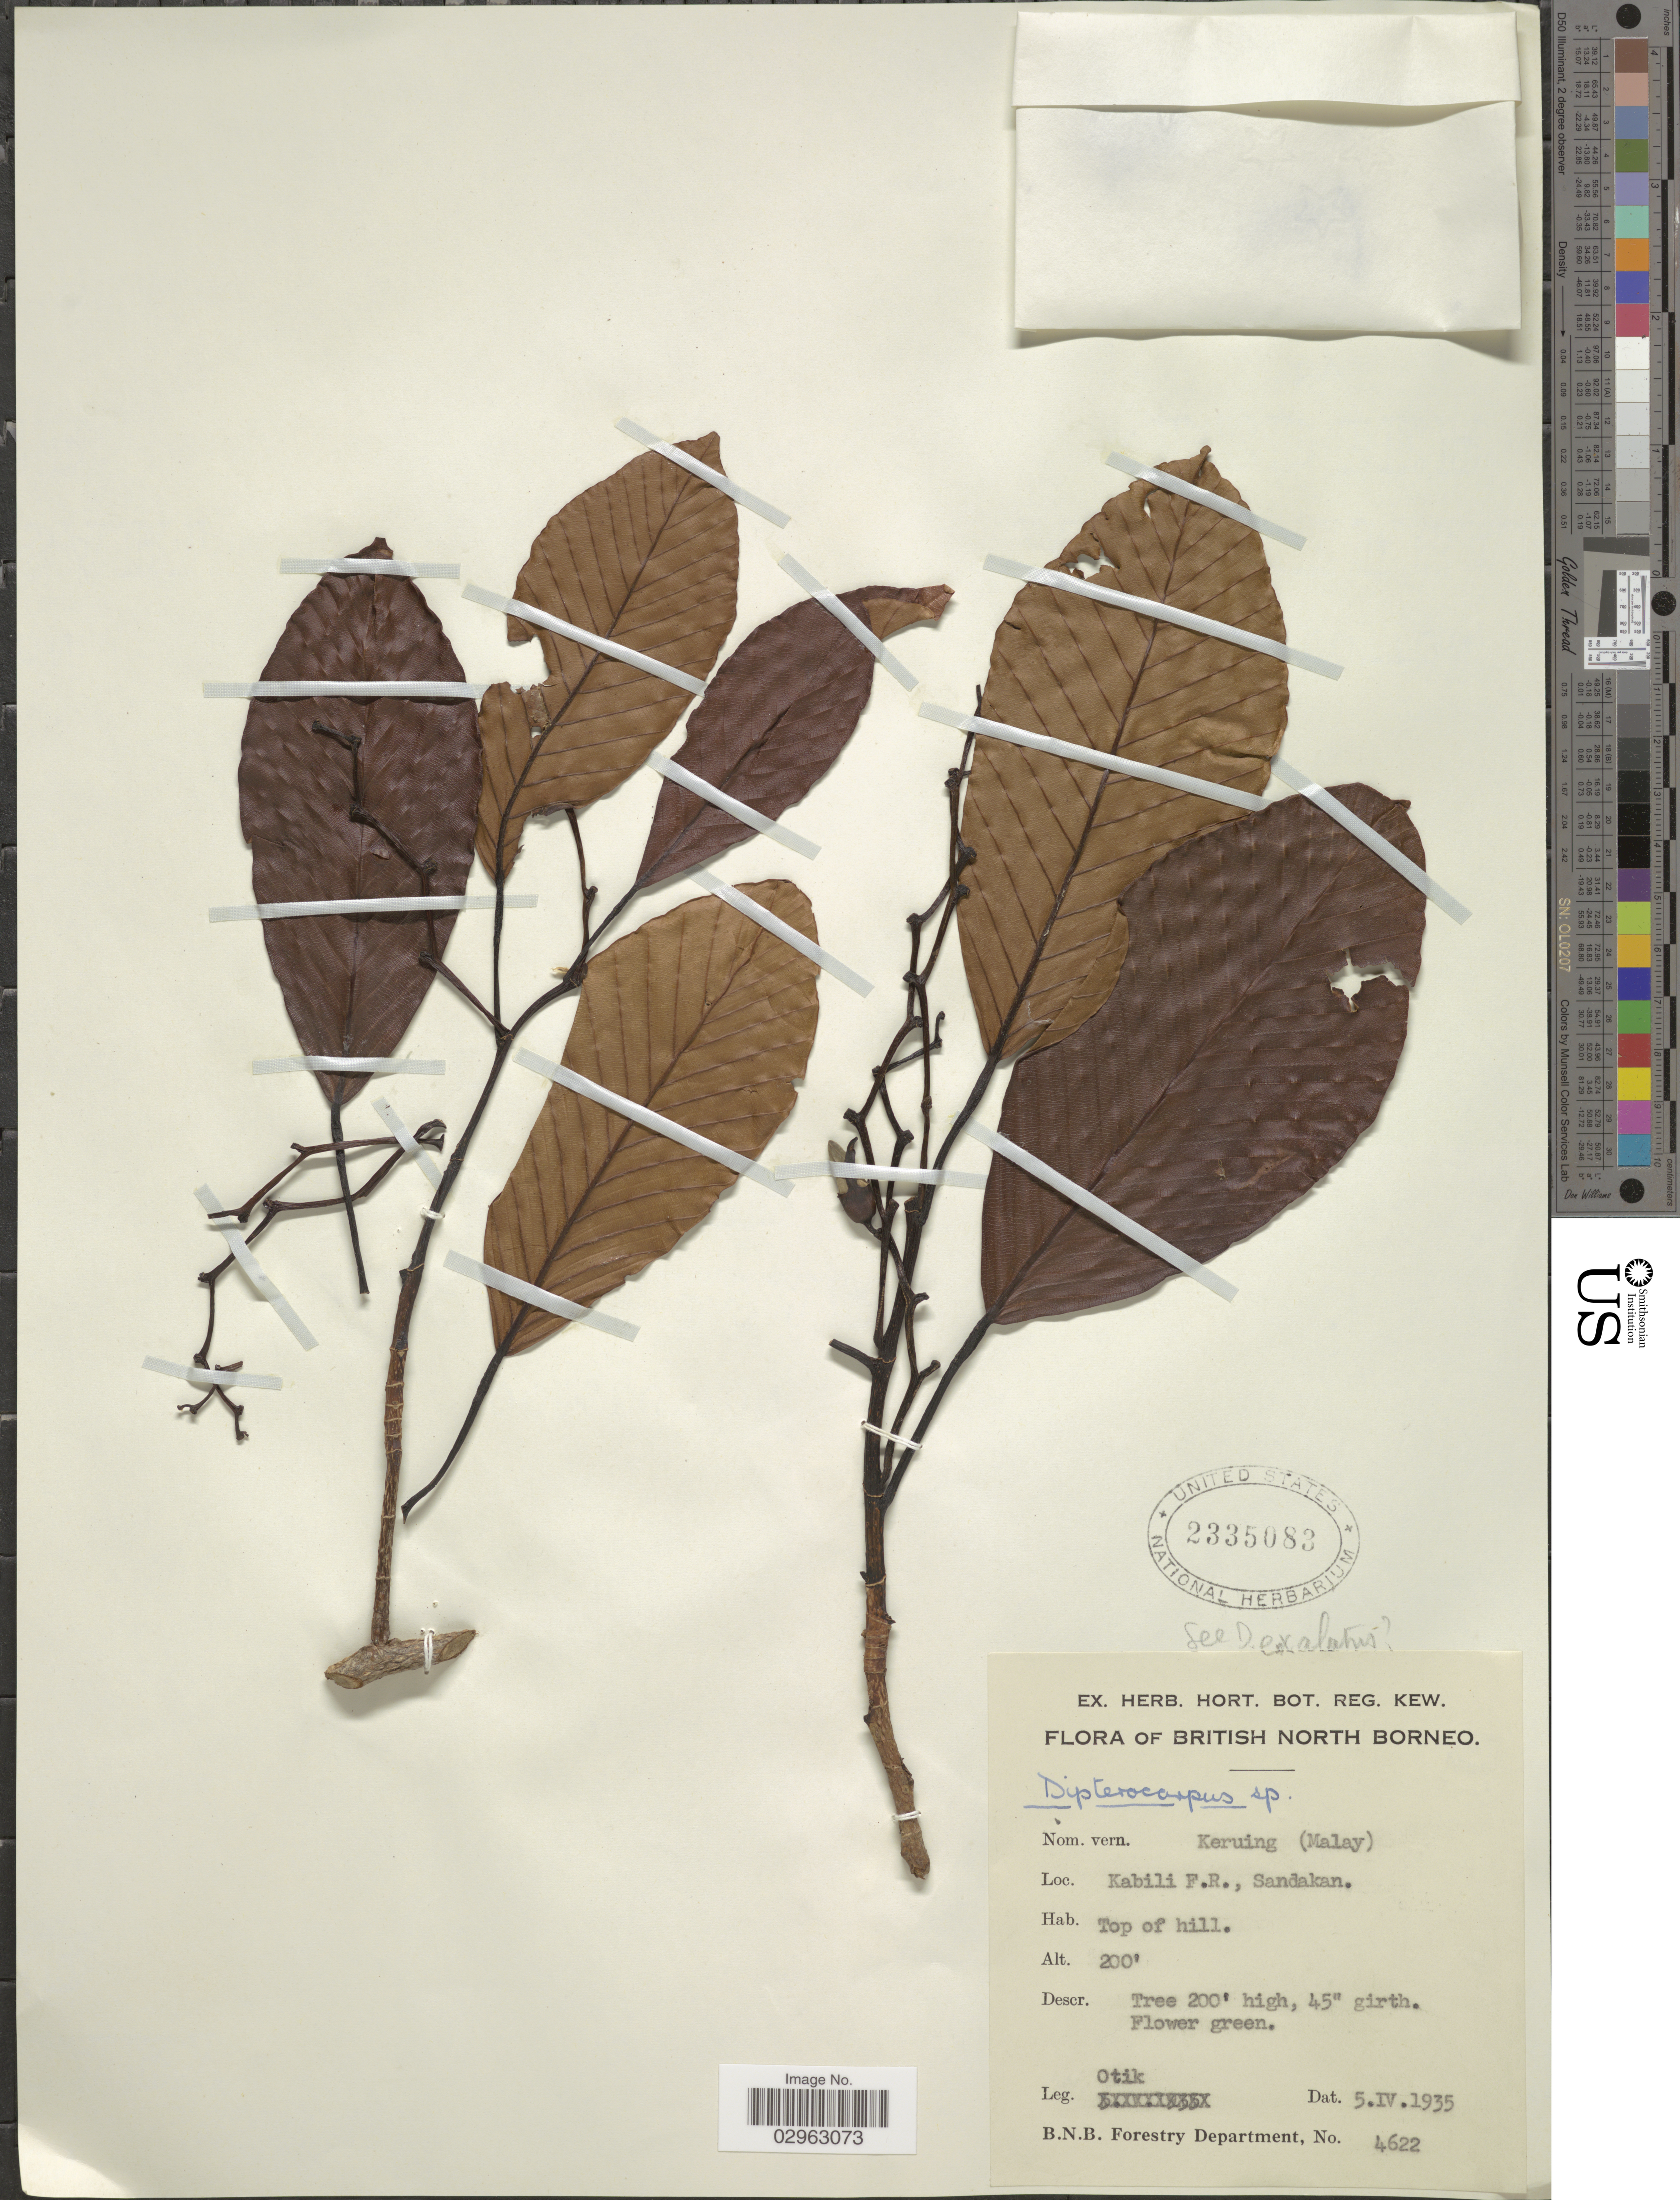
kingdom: Plantae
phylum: Tracheophyta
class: Magnoliopsida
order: Malvales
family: Dipterocarpaceae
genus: Dipterocarpus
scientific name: Dipterocarpus sp.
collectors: Otik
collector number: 4622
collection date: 1935-04-05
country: Malaysia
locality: Kabili F.R., Sandakan.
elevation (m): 61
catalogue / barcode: US 2335083